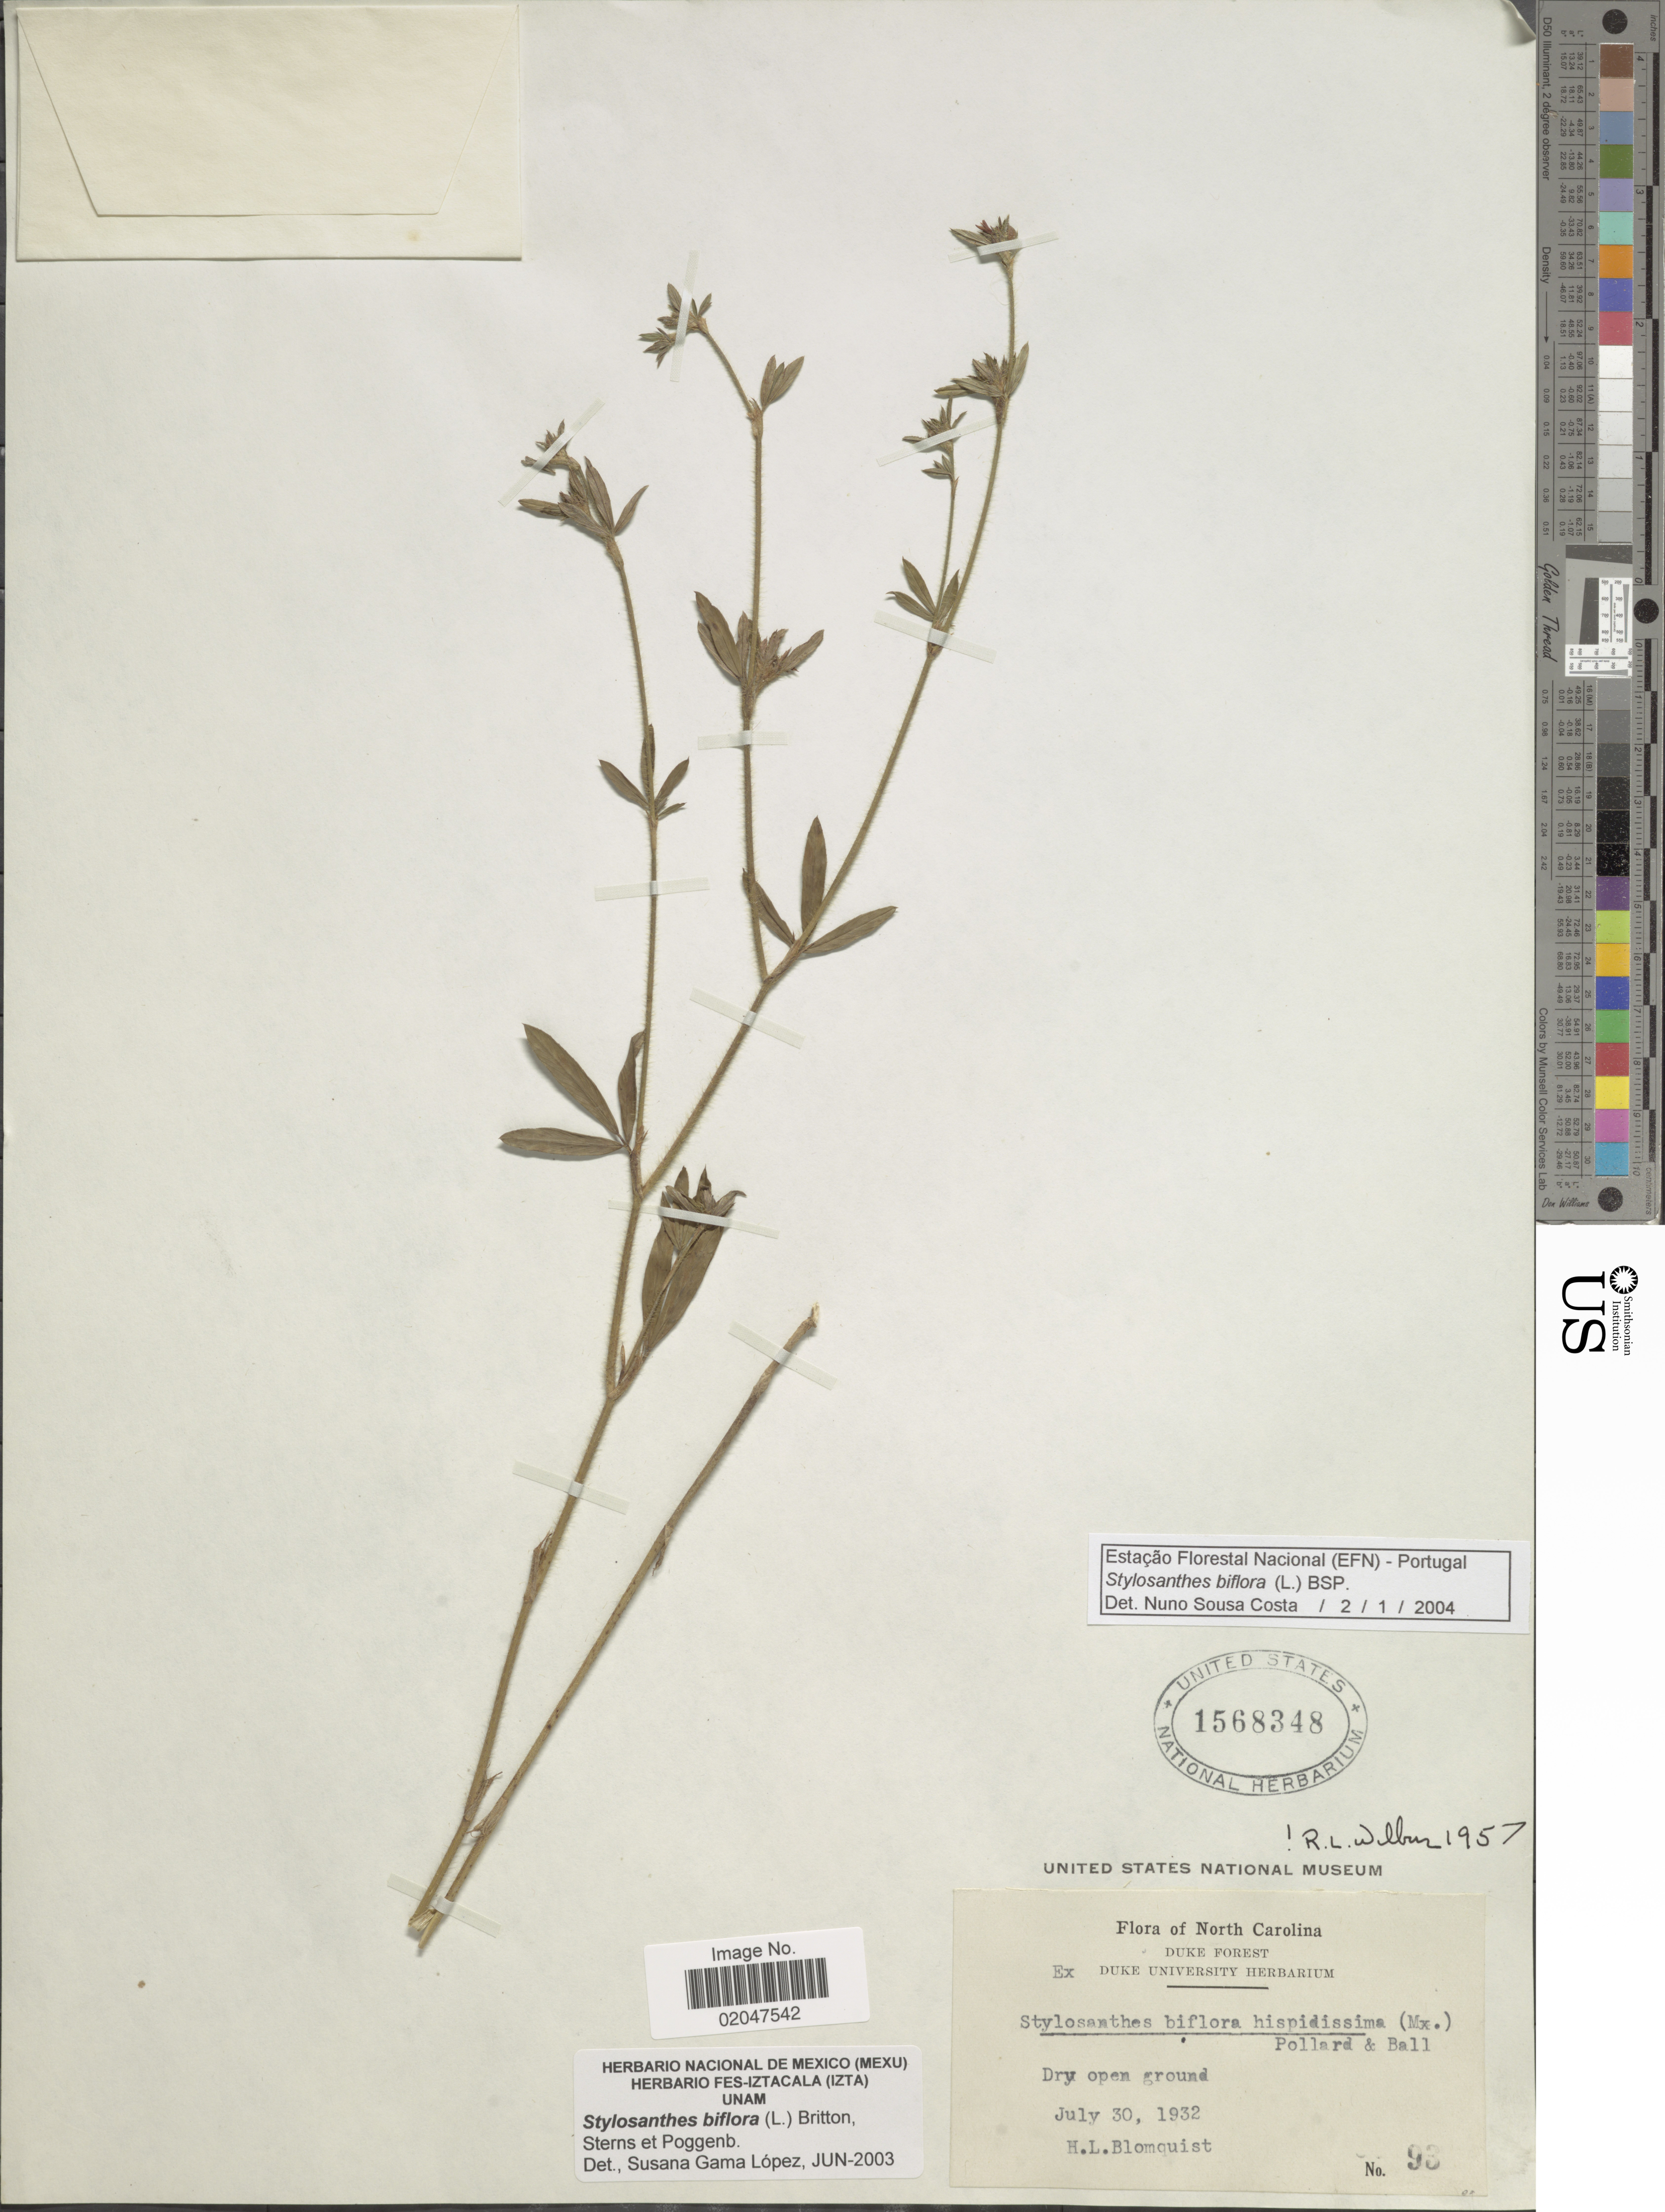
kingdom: Plantae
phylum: Tracheophyta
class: Magnoliopsida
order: Fabales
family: Fabaceae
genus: Stylosanthes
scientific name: Stylosanthes biflora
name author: (L.) Britton et al.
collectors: H. Blomquist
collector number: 93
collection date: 1932-07-30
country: United States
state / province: North Carolina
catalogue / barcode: US 1568348